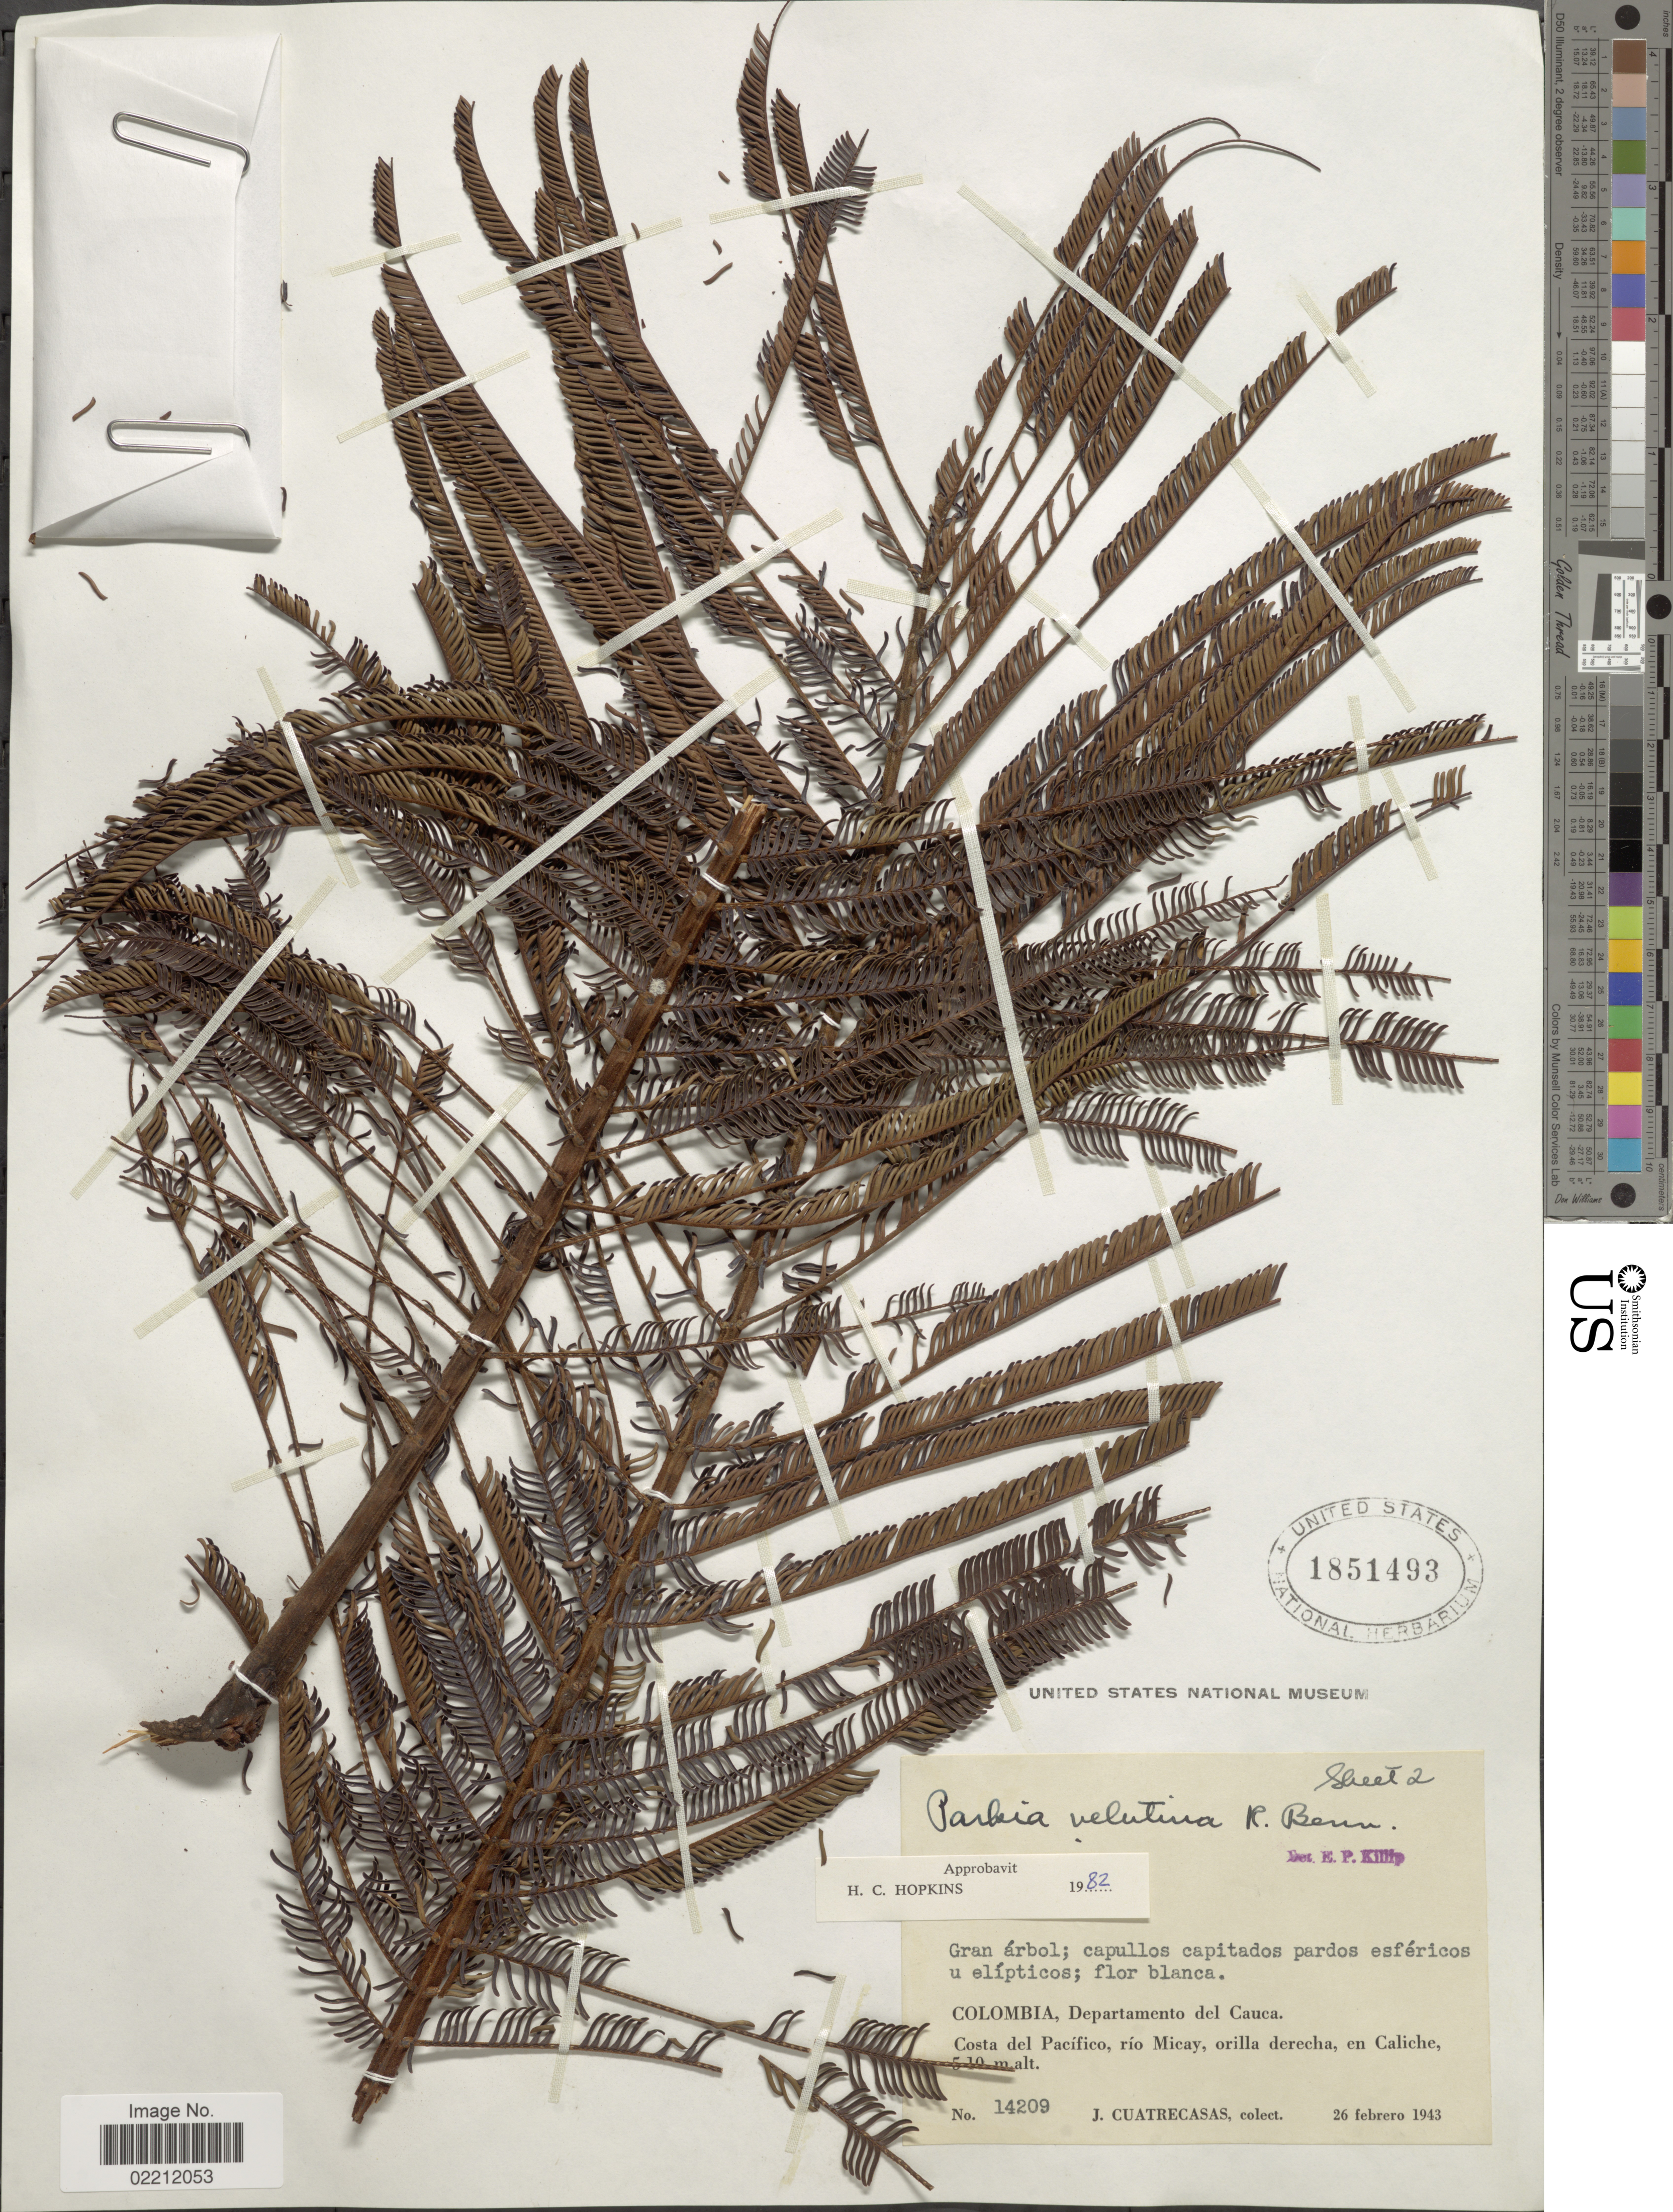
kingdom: Plantae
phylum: Tracheophyta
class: Magnoliopsida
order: Fabales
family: Fabaceae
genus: Parkia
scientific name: Parkia velutina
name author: Benoist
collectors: J. Cuatrecasas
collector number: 14209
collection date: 1943-02-26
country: Colombia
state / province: Cauca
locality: Costa del Pacifico, rio Micay, orilla derecha, en Caliche.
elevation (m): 5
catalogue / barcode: US 1851493